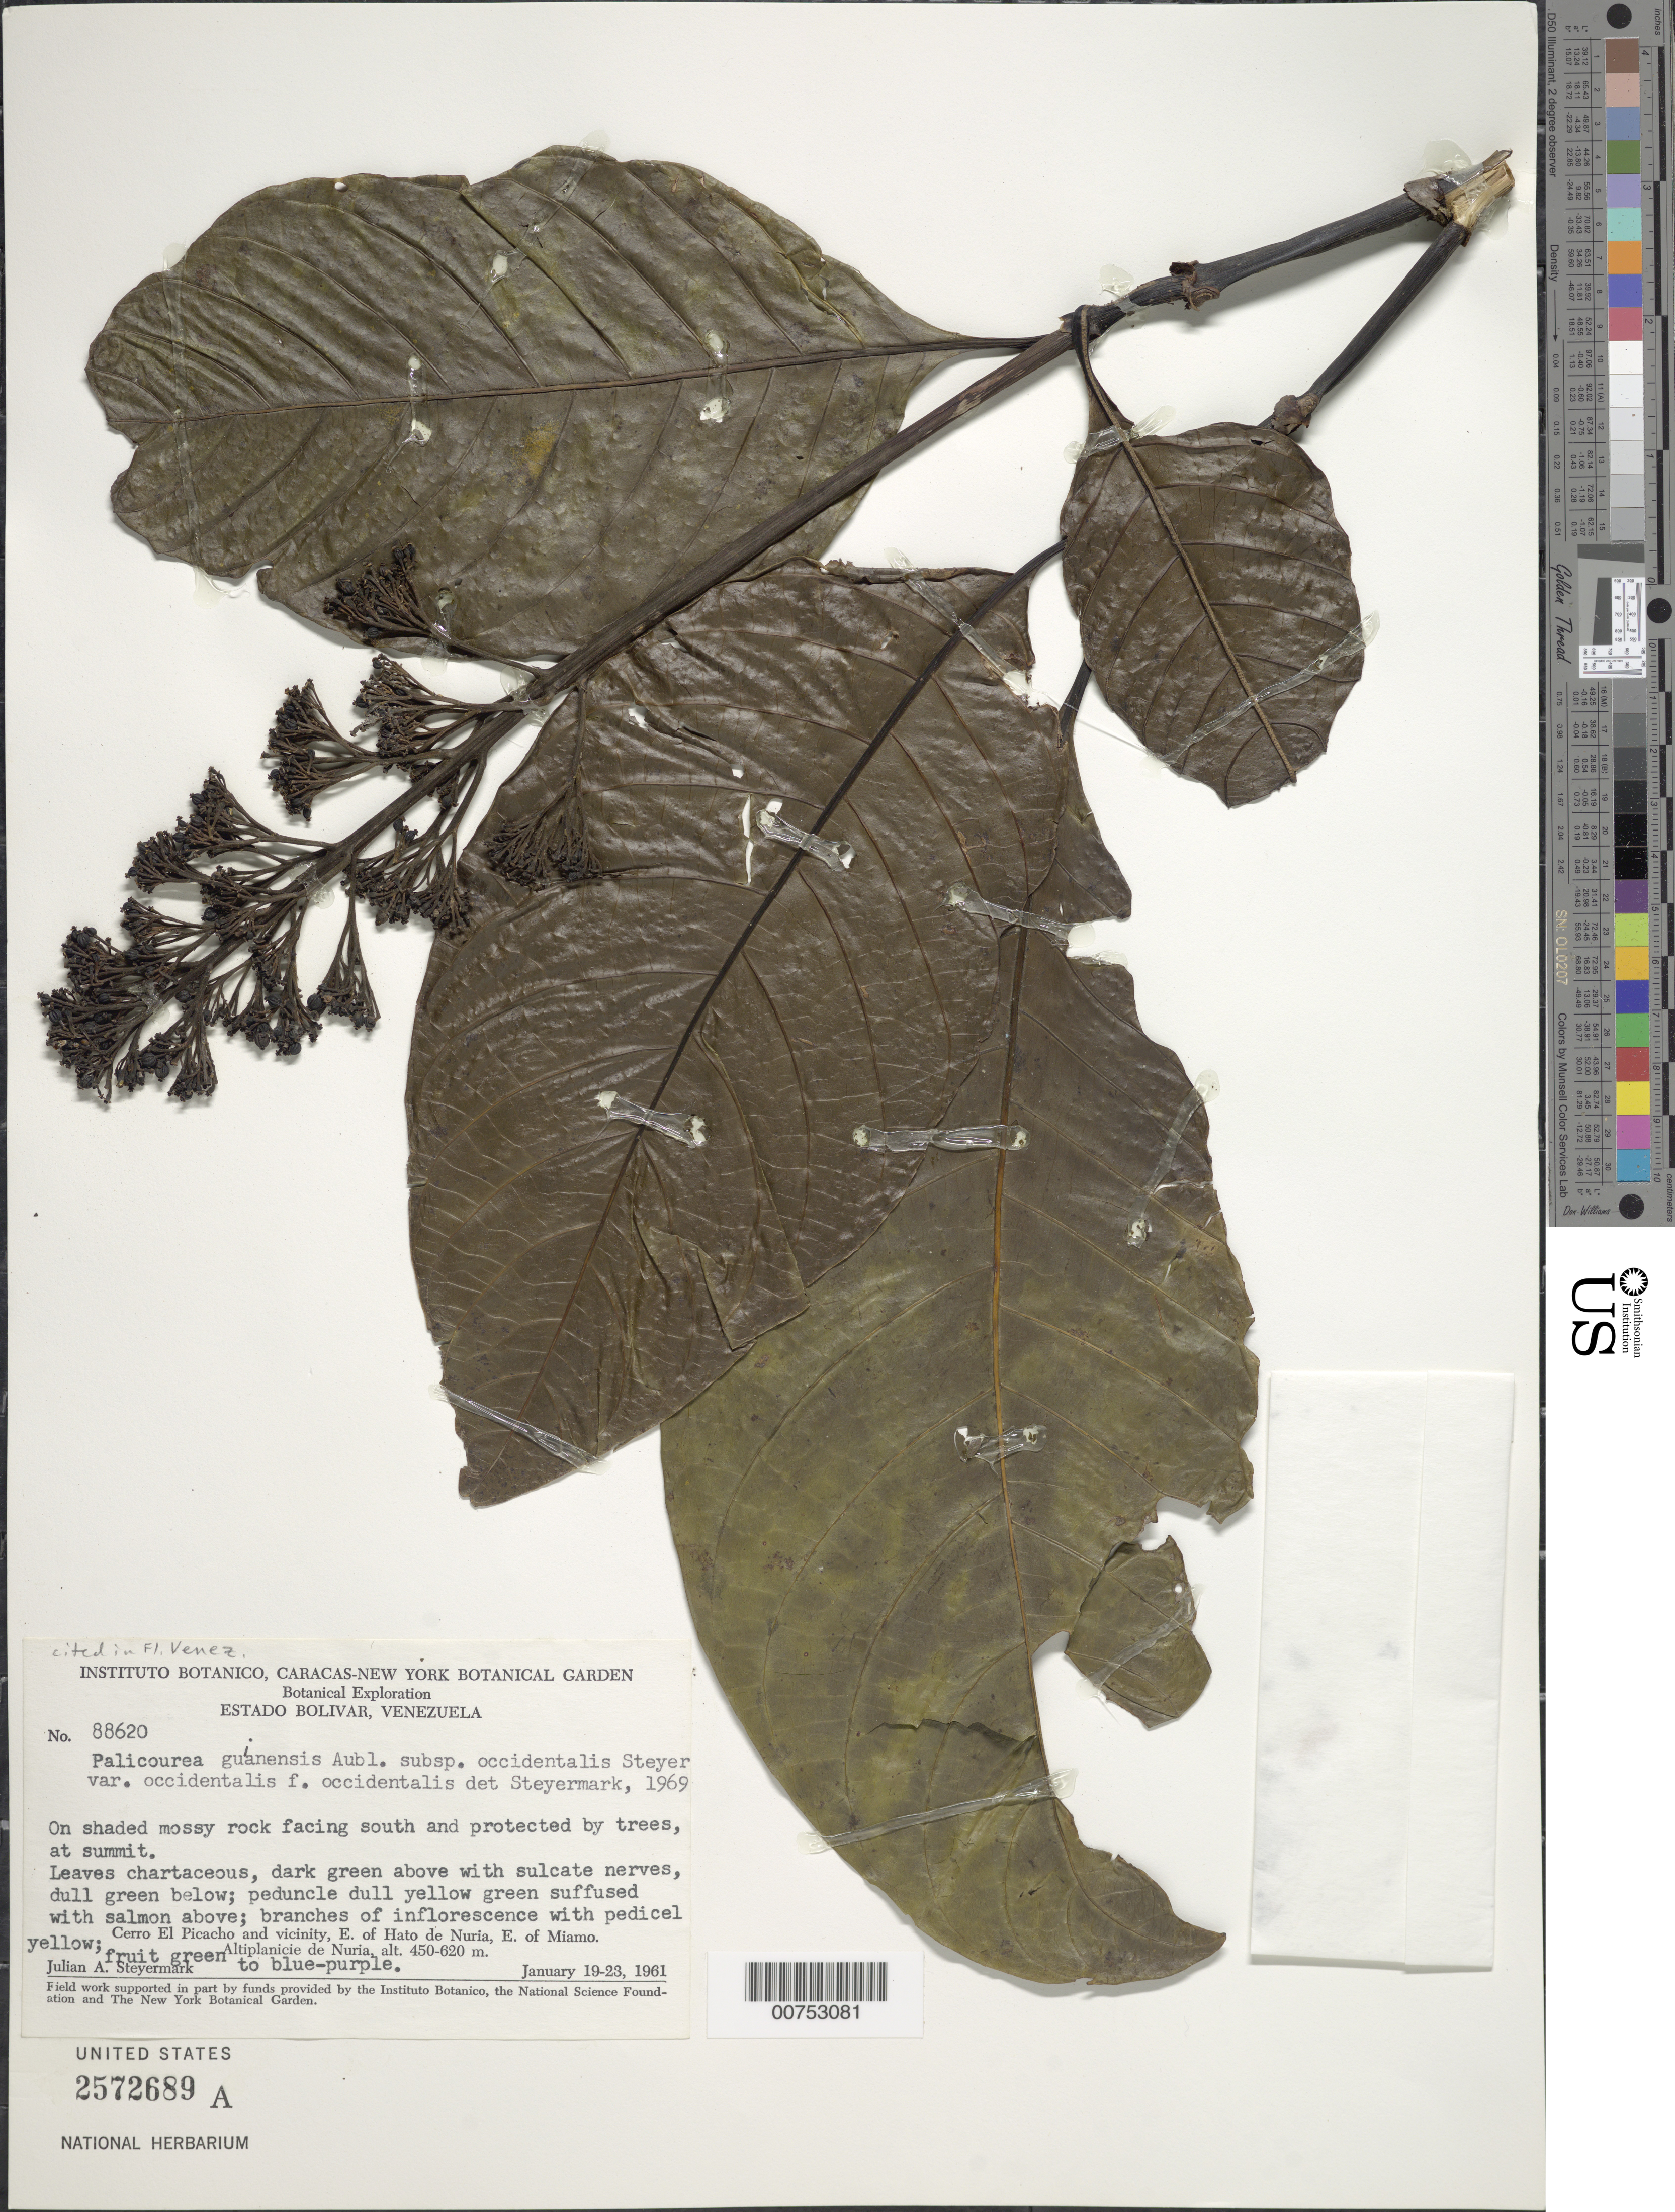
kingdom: Plantae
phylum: Tracheophyta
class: Magnoliopsida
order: Gentianales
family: Rubiaceae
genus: Palicourea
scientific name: Palicourea guianensis f. occidentalis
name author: Steyerm.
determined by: Steyermark, Julian A., (VEN)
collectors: J. Steyermark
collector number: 88620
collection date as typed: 19-Jan-61 to 23-Jan-61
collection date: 1961-01-19/1961-01-23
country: Venezuela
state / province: Bolívar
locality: Cerro El Picacho and vicinity, E of Hato de Nuria, E of Miamo, Altiplanicie de Nuria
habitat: Shaded mossy rock facing south and protected by trees, at summit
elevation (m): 450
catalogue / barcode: US 2572689A